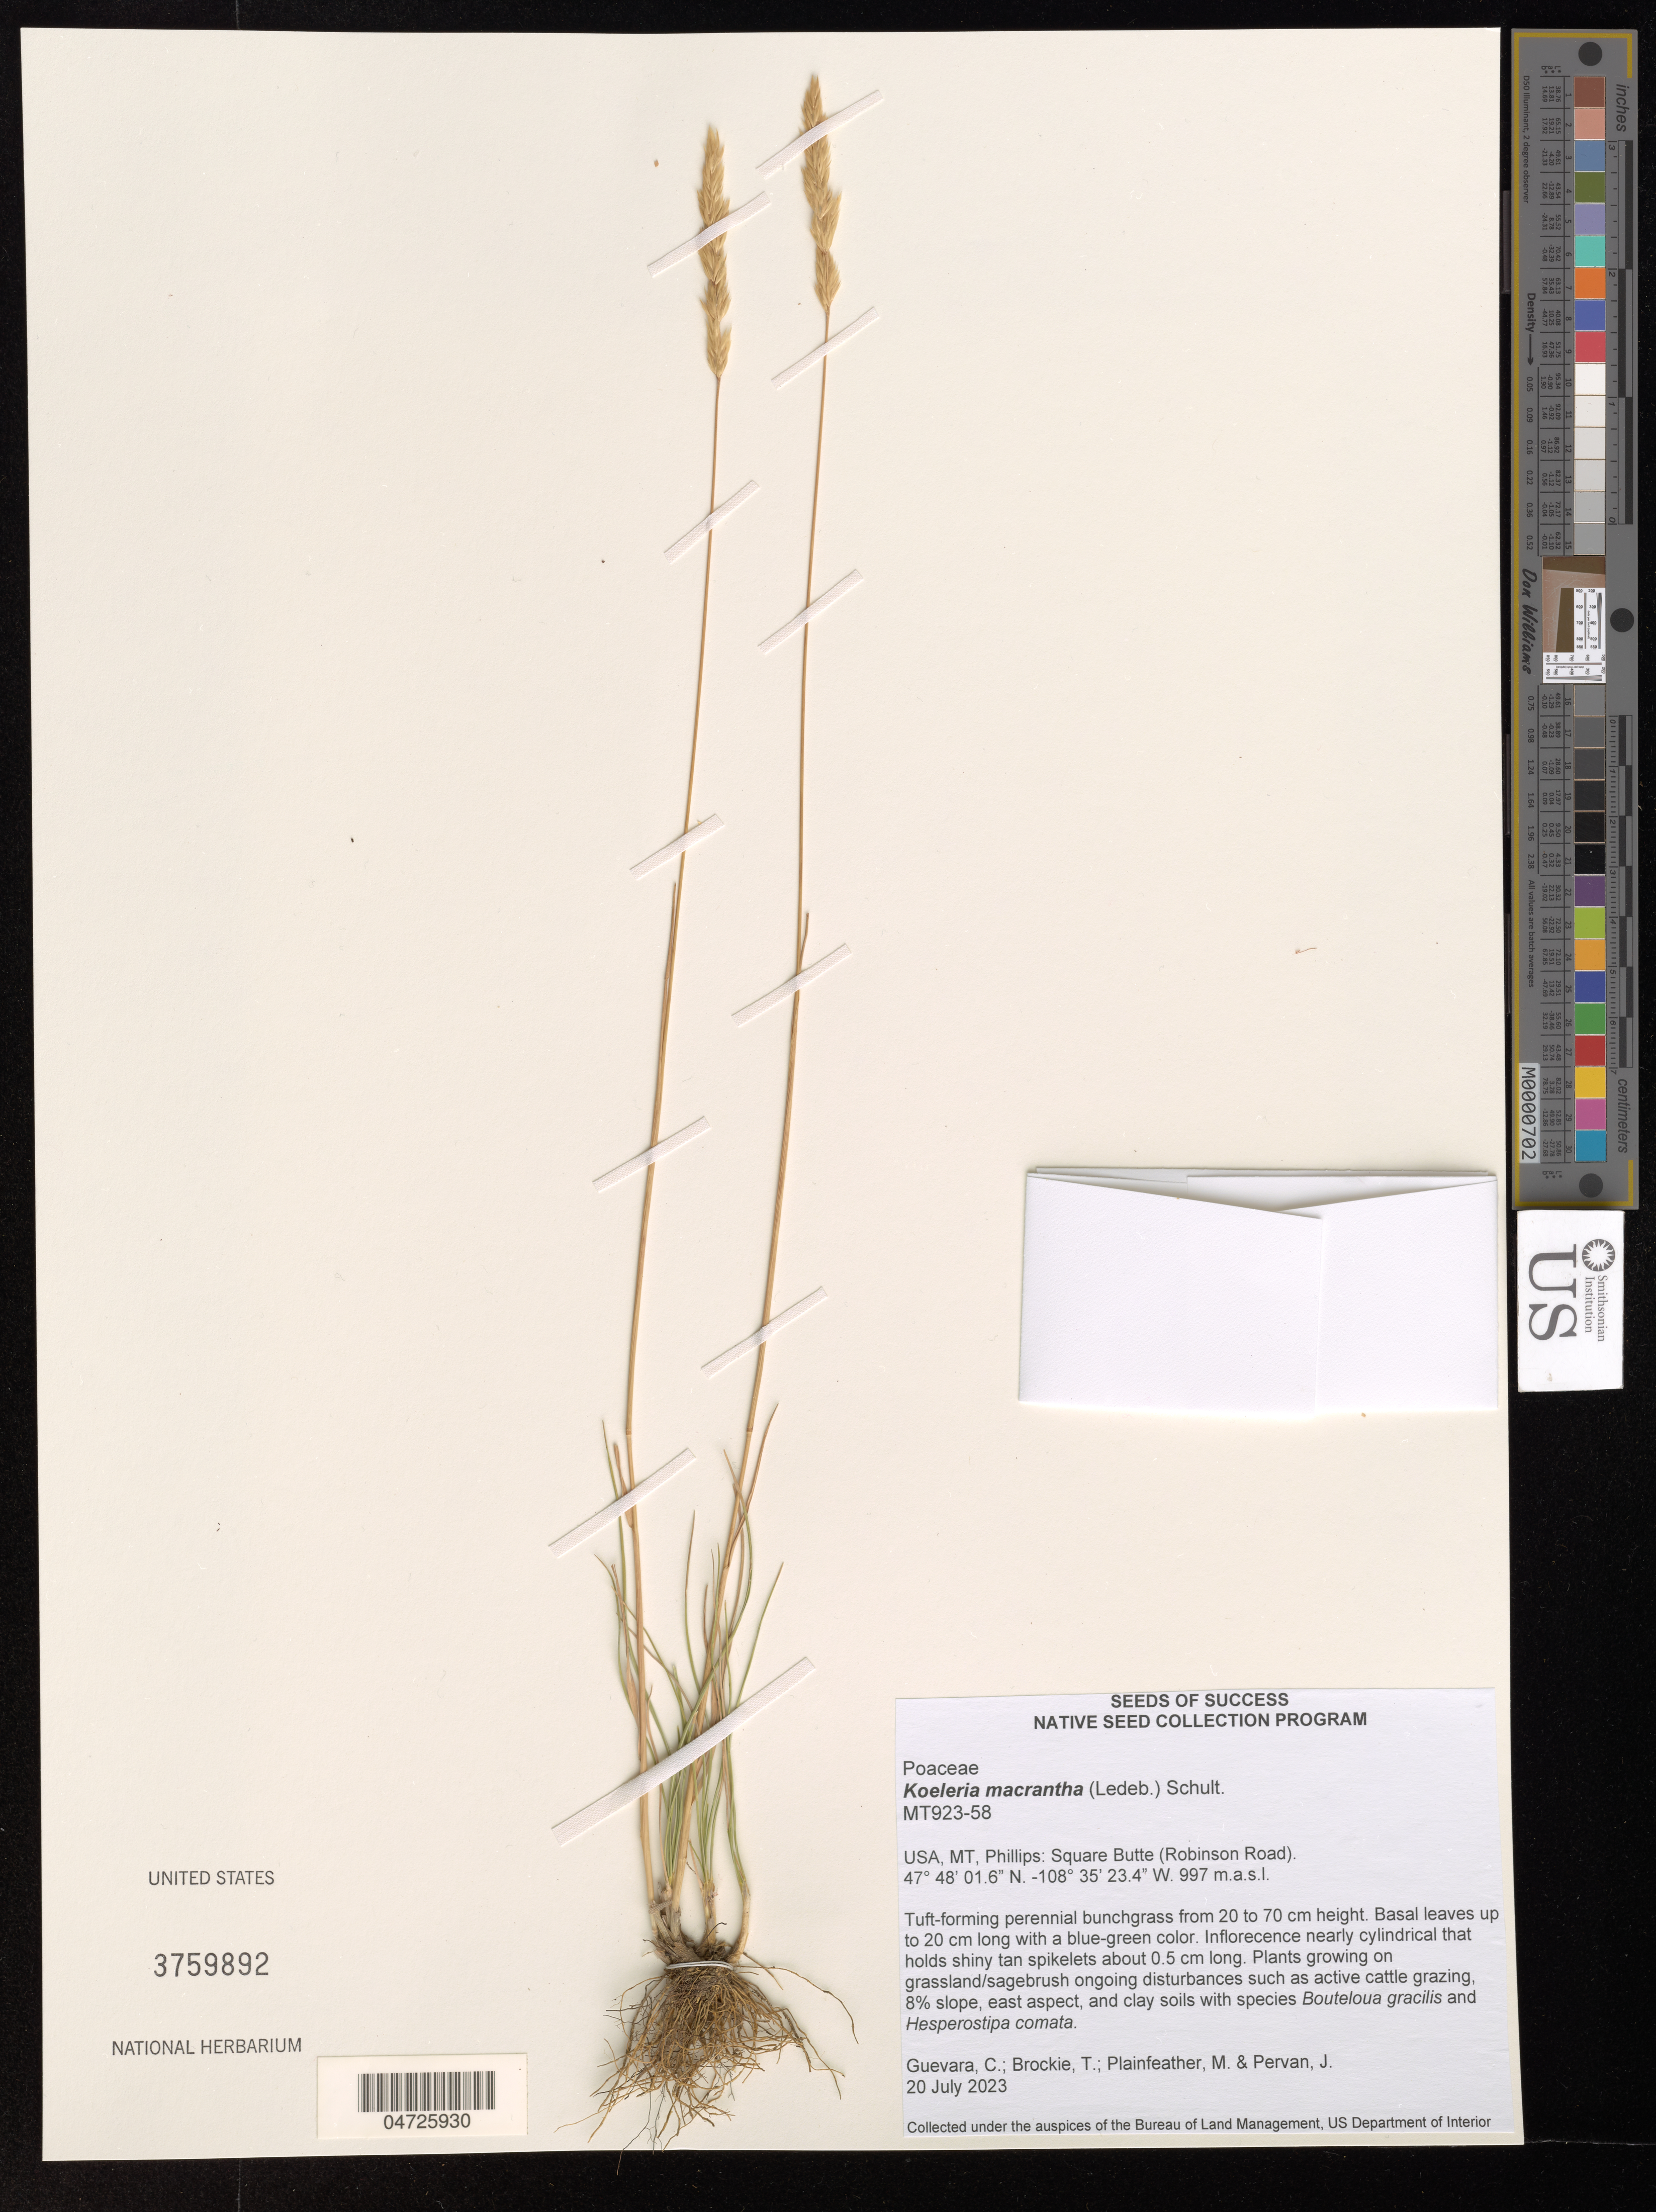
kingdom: Plantae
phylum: Tracheophyta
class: Liliopsida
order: Poales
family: Poaceae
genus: Koeleria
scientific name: Koeleria macrantha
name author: (Ledeb.) Schult.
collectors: C. Guevara, T. Brockie, M. Plainfeather & J. Pervan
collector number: MT923-58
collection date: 2023-07-20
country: United States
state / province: Montana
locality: Mt. Phillips: Square Butte (Robinson Road).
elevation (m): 997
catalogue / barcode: US 3759892